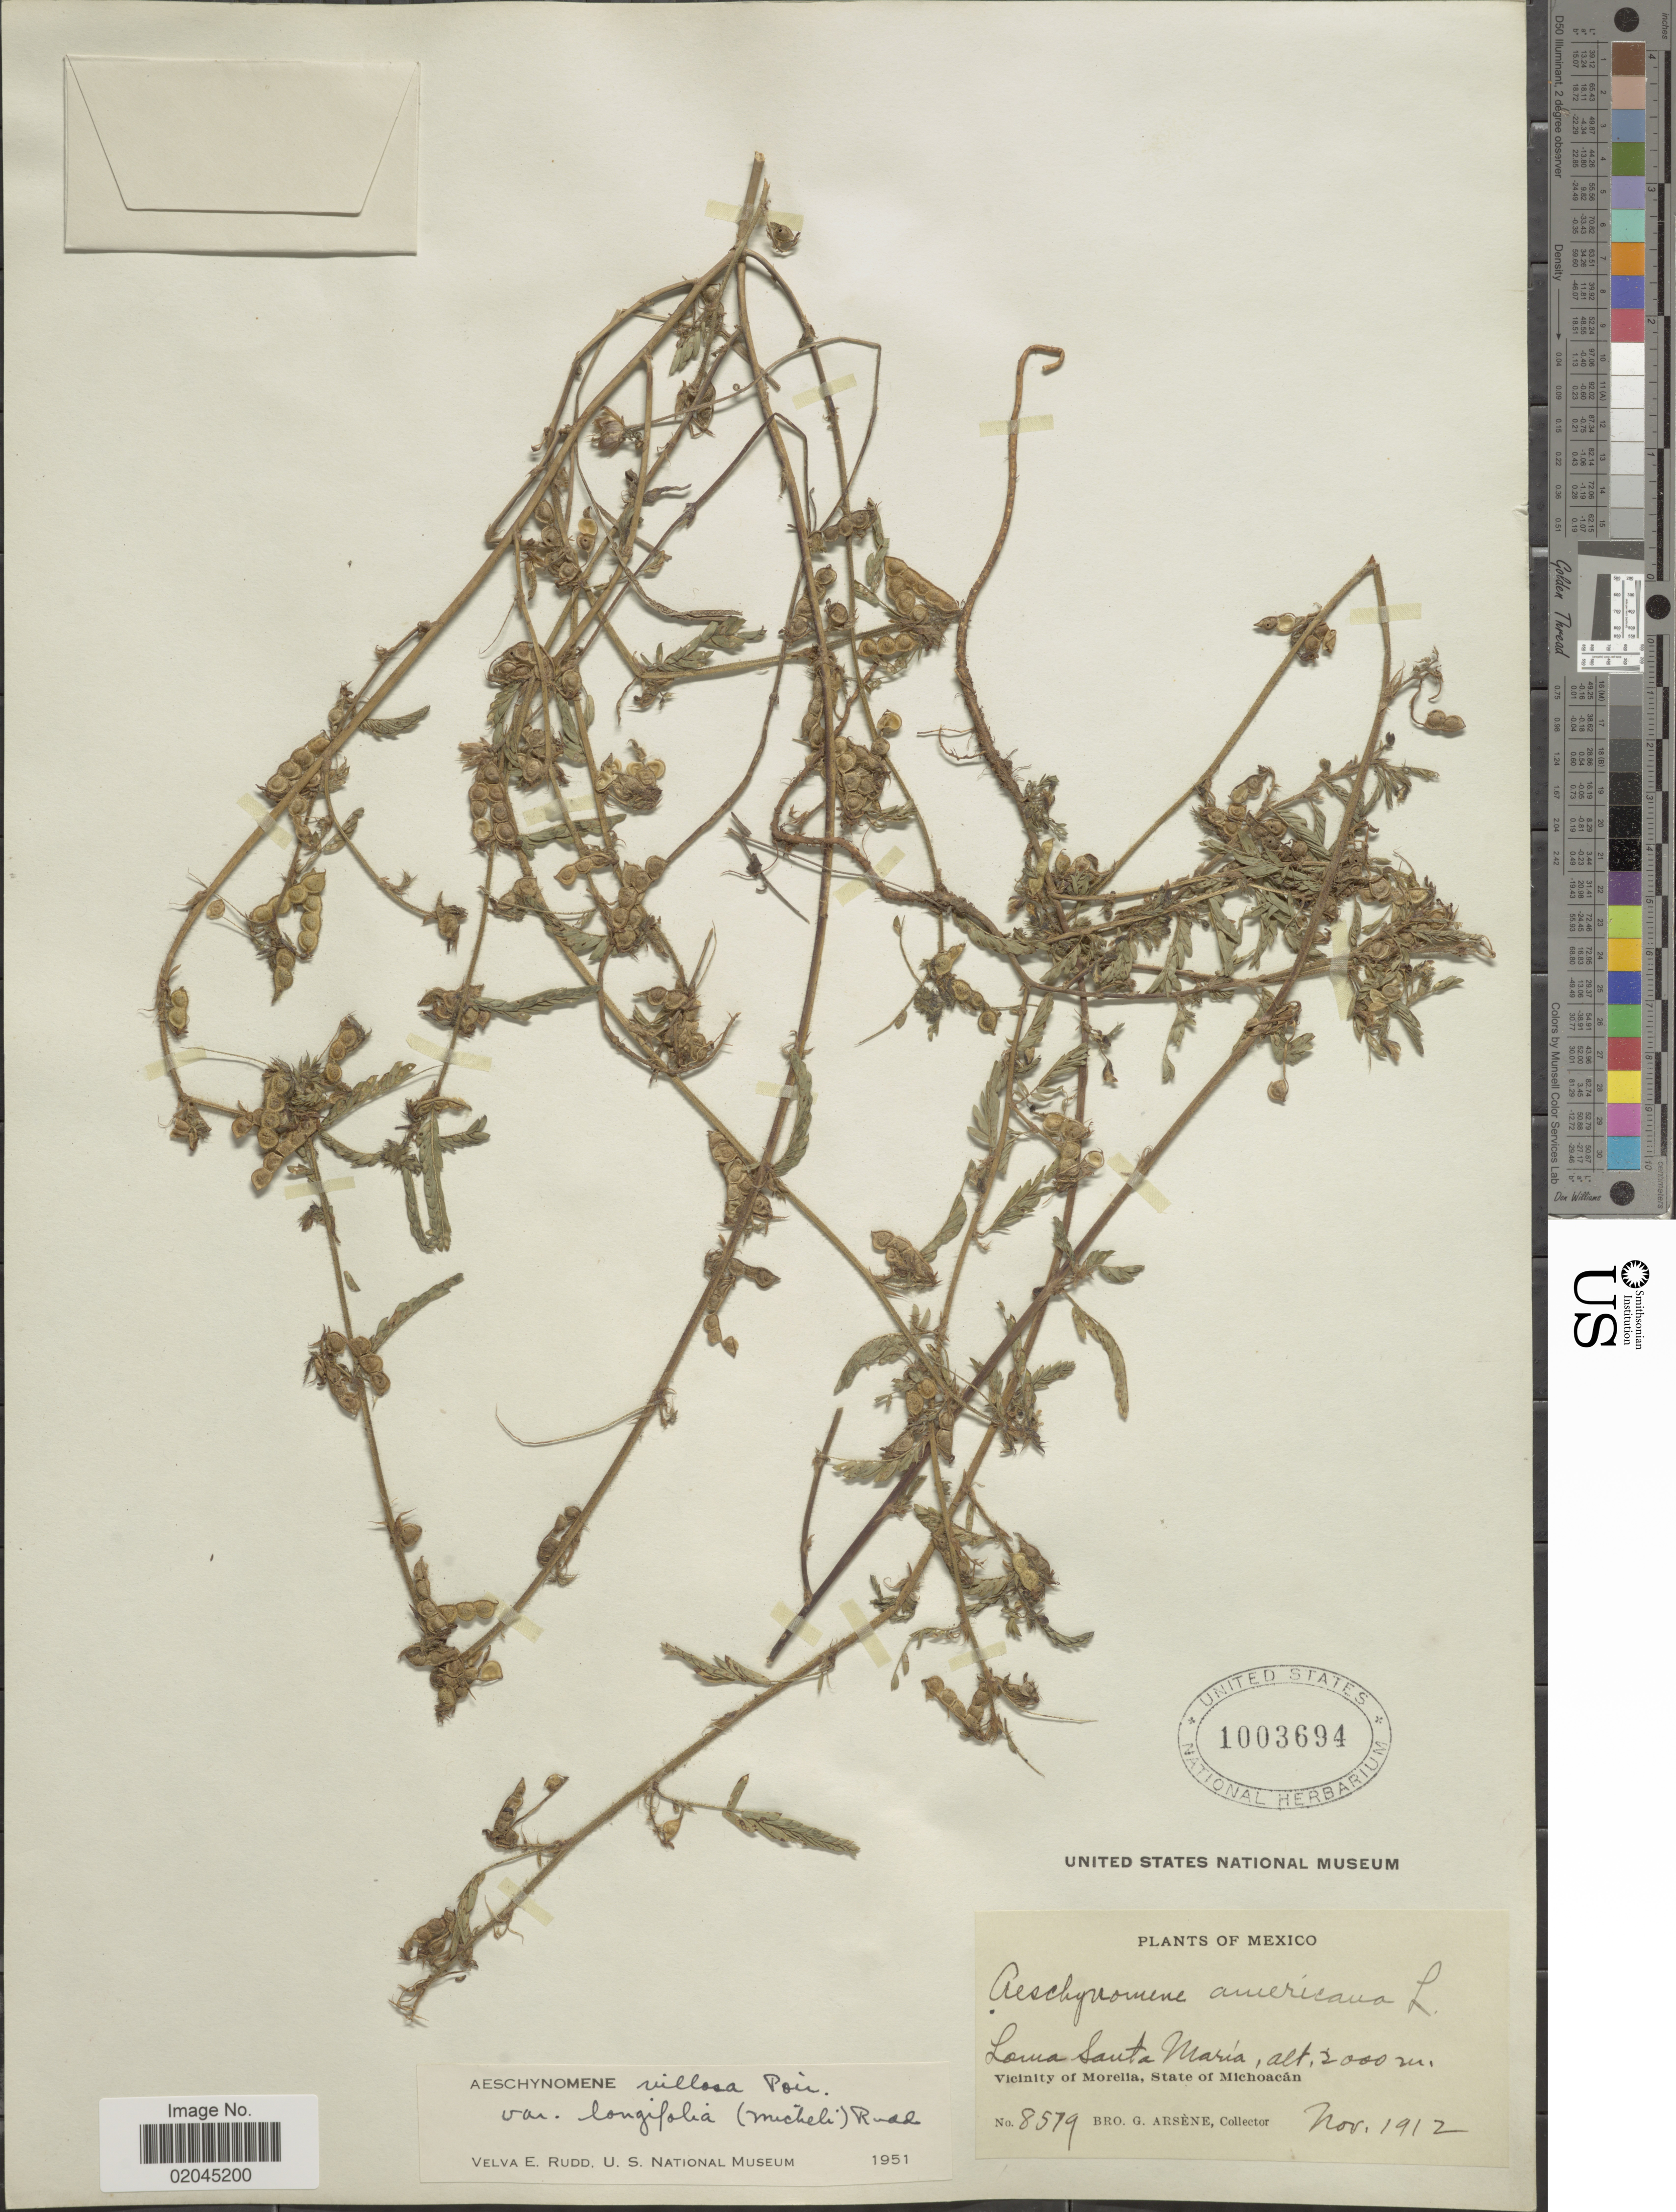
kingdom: Plantae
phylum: Tracheophyta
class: Magnoliopsida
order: Fabales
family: Fabaceae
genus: Aeschynomene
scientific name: Aeschynomene villosa var. longifolia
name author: (Micheli) Rudd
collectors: Bro. G. Arsène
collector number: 8579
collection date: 1912-11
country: Mexico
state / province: Michoacán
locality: Loma Santa María, Vicinity of Morelia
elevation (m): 2000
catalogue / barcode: US 1003694